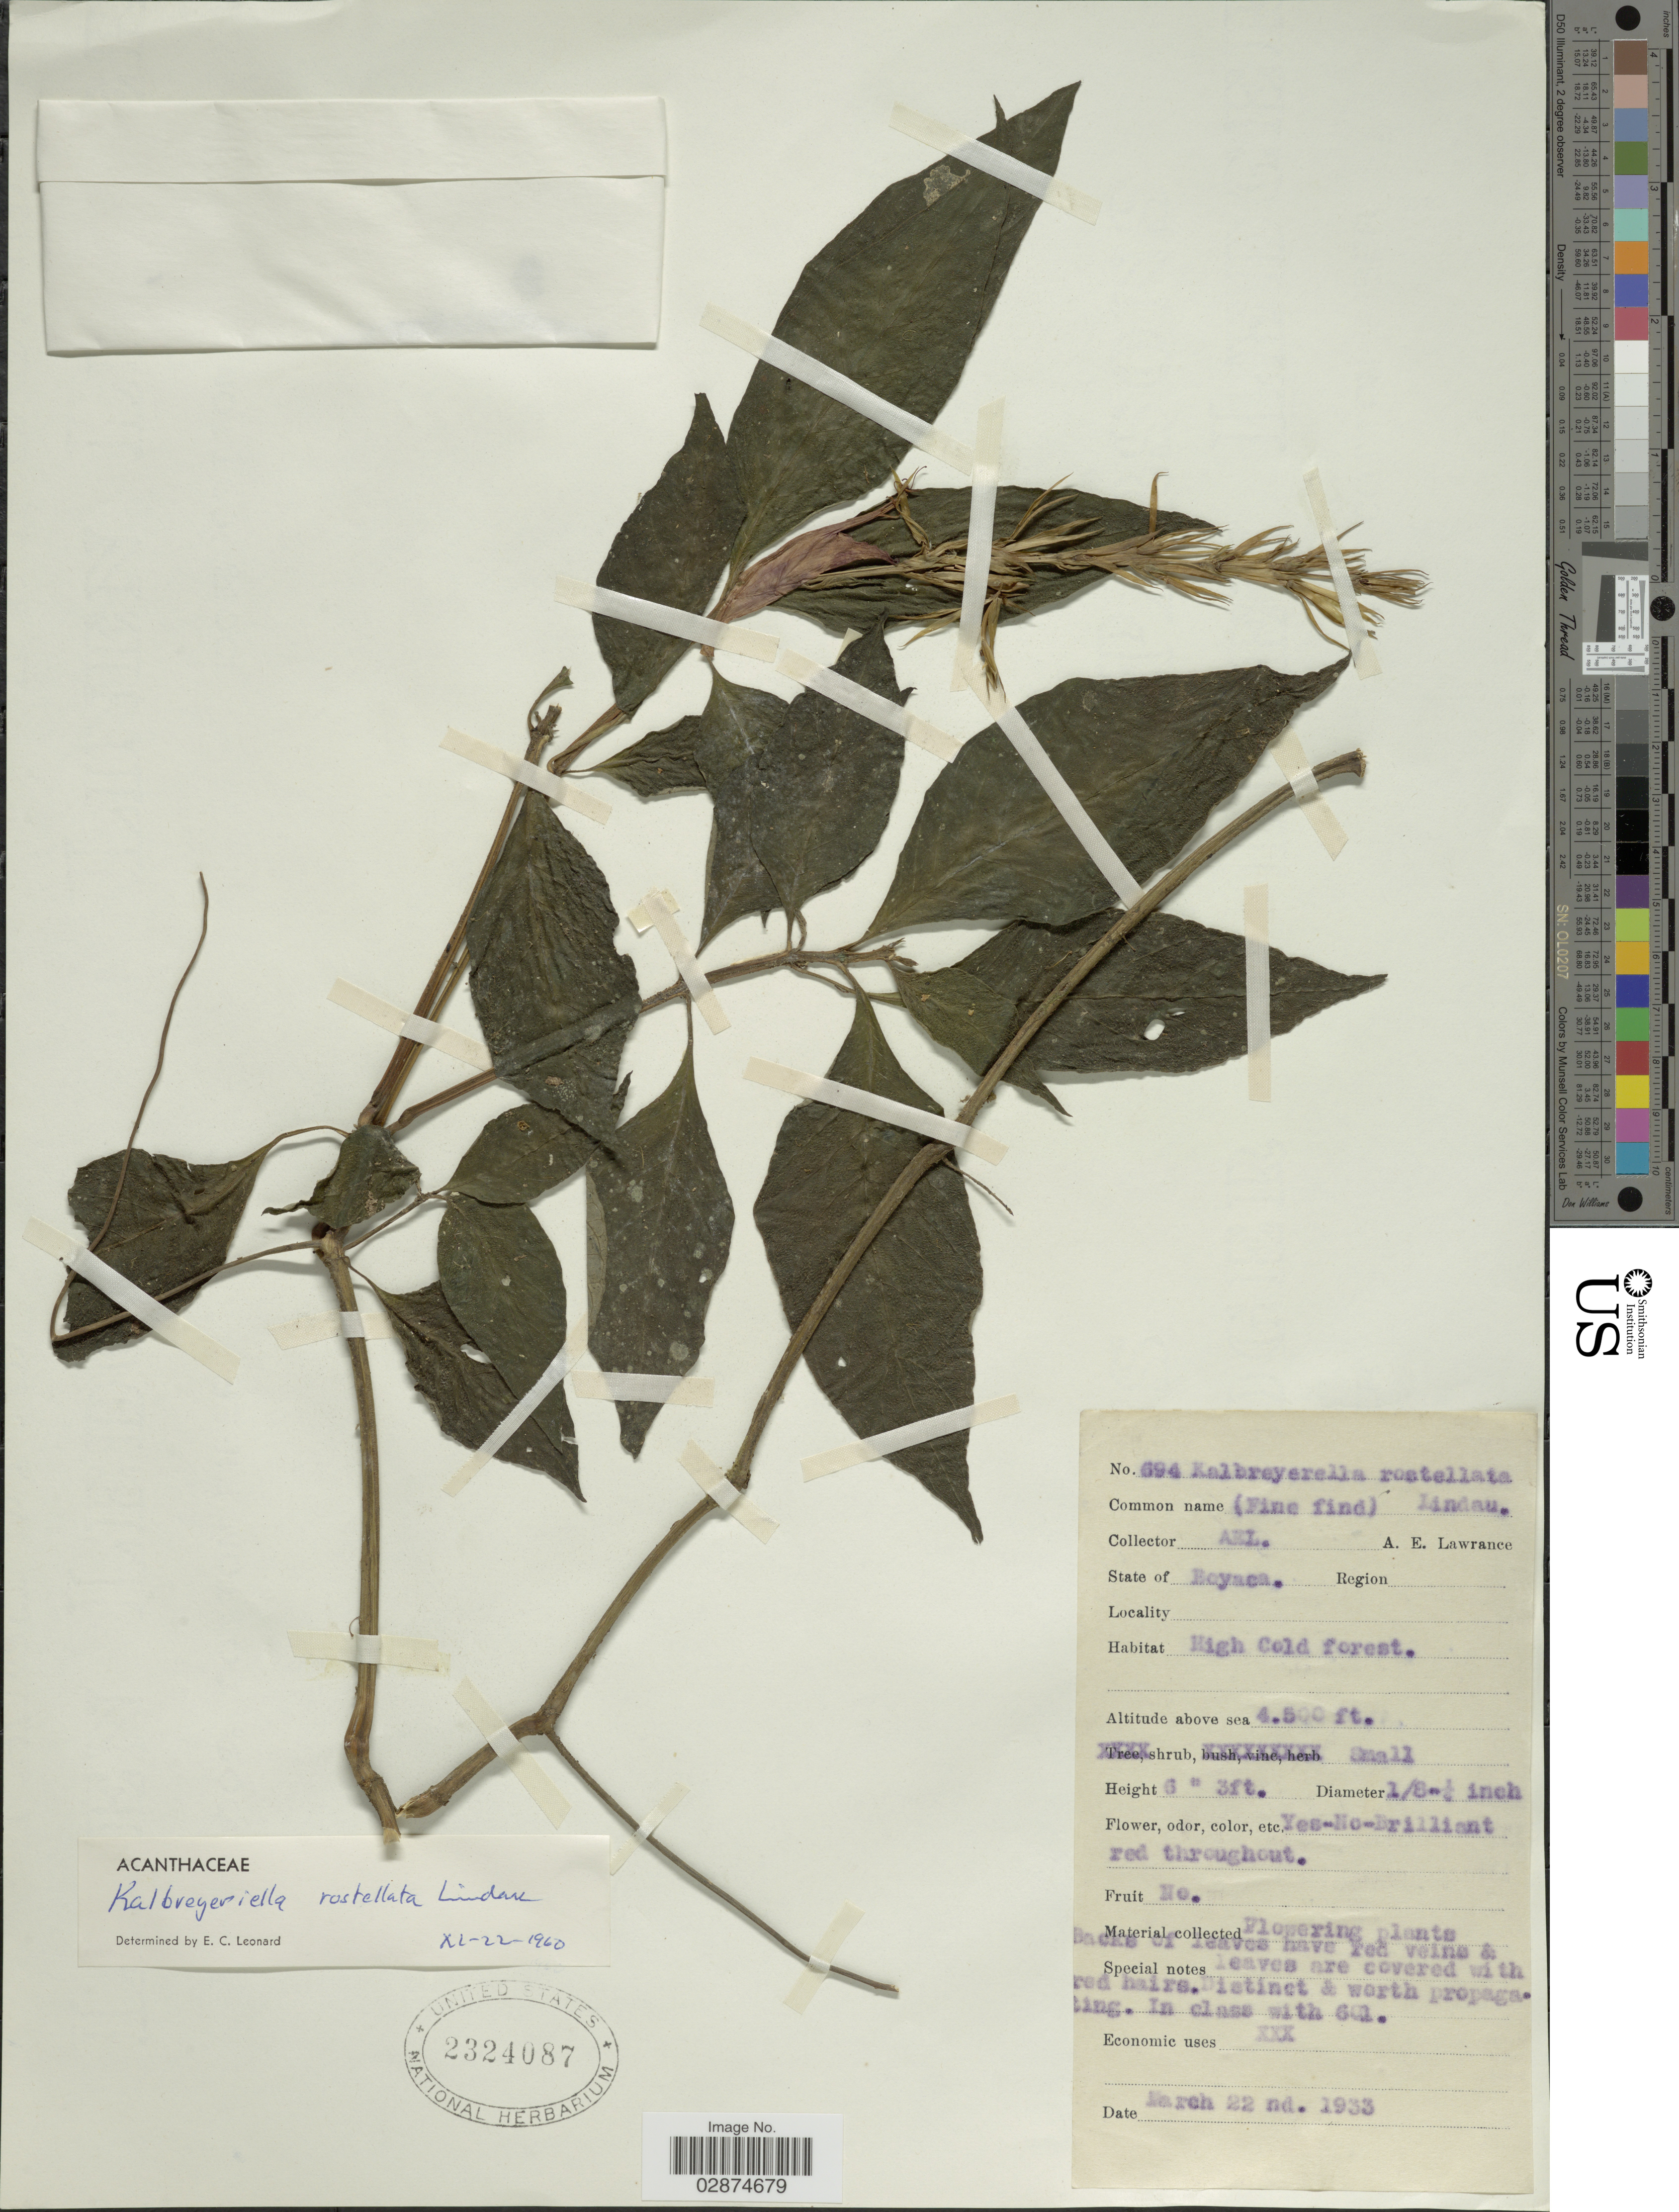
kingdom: Plantae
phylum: Tracheophyta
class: Magnoliopsida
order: Lamiales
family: Acanthaceae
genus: Kalbreyeriella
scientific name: Kalbreyeriella rostellata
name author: Lindau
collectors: A. Lawrance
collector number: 694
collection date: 1933-03-22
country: Colombia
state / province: Boyacá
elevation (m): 1372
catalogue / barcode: US 2324087